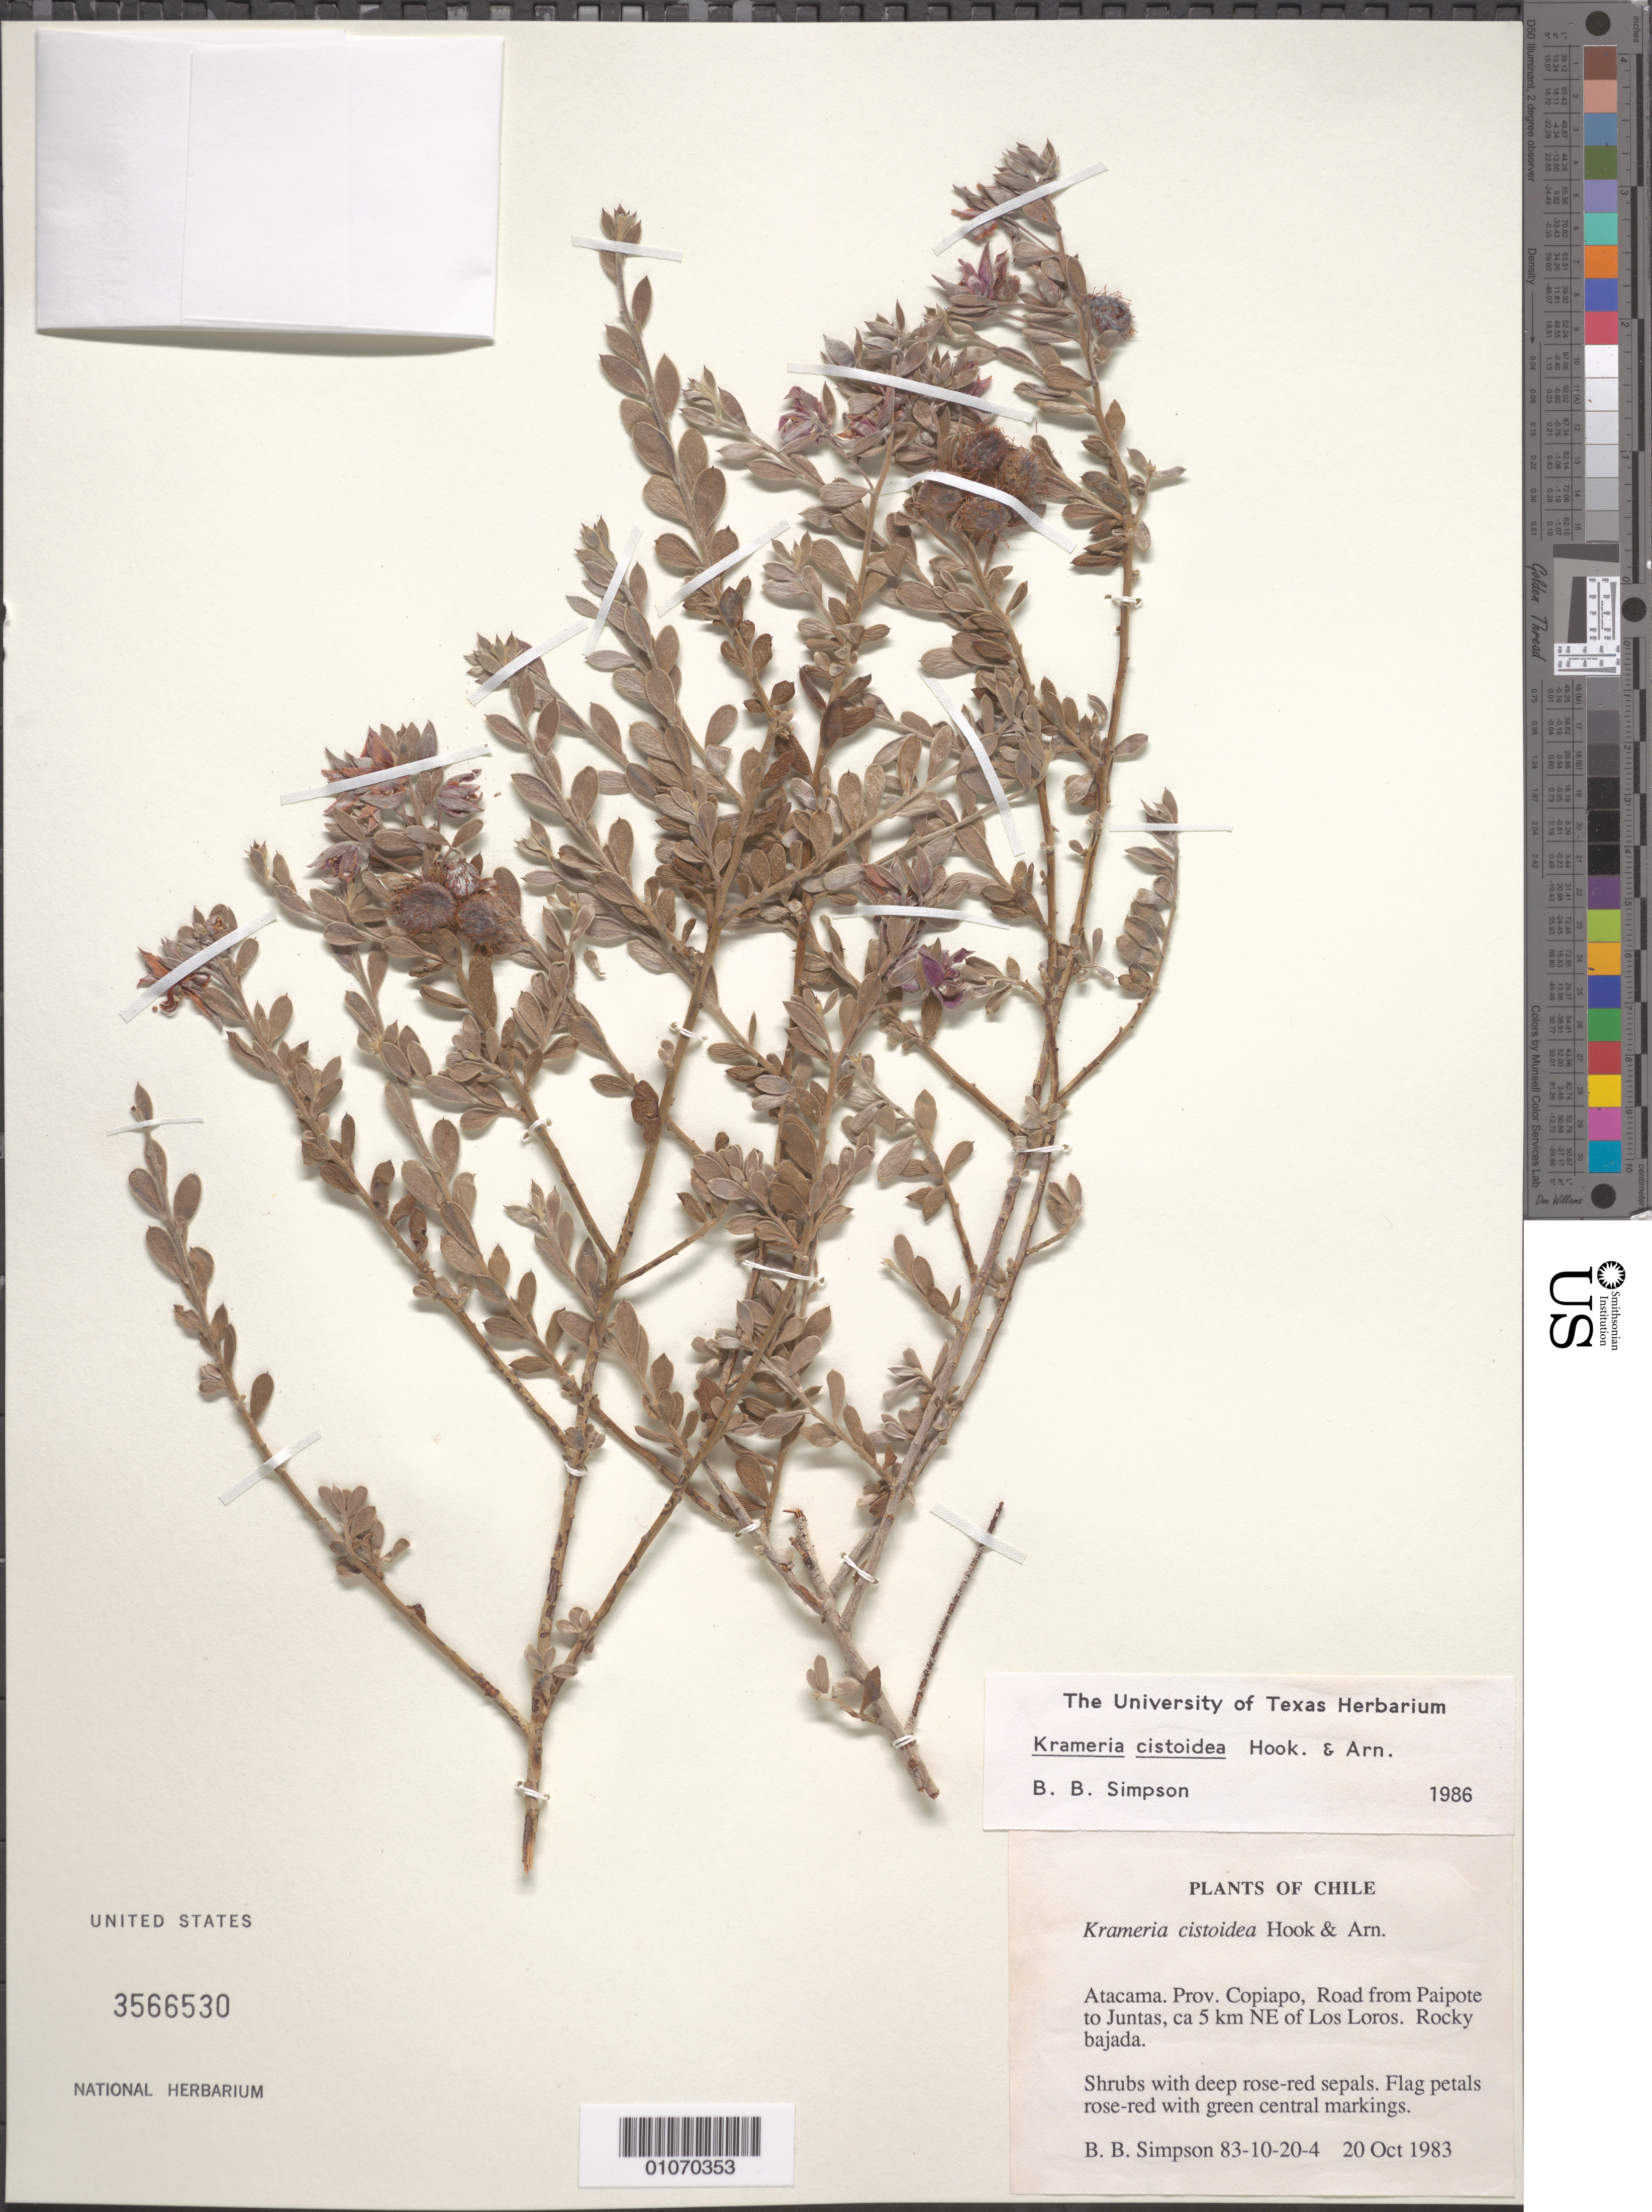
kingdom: Plantae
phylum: Tracheophyta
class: Magnoliopsida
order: Zygophyllales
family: Krameriaceae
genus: Krameria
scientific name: Krameria cistoidea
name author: Hook. & Arn.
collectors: B. B. Simpson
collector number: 83-10-20-4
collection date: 1983-10-20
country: Chile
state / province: Atacama (III)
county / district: Copiapó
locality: Road from Paipote to Juntas, ca 5 km NE of Los Loros.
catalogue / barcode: US 3566530